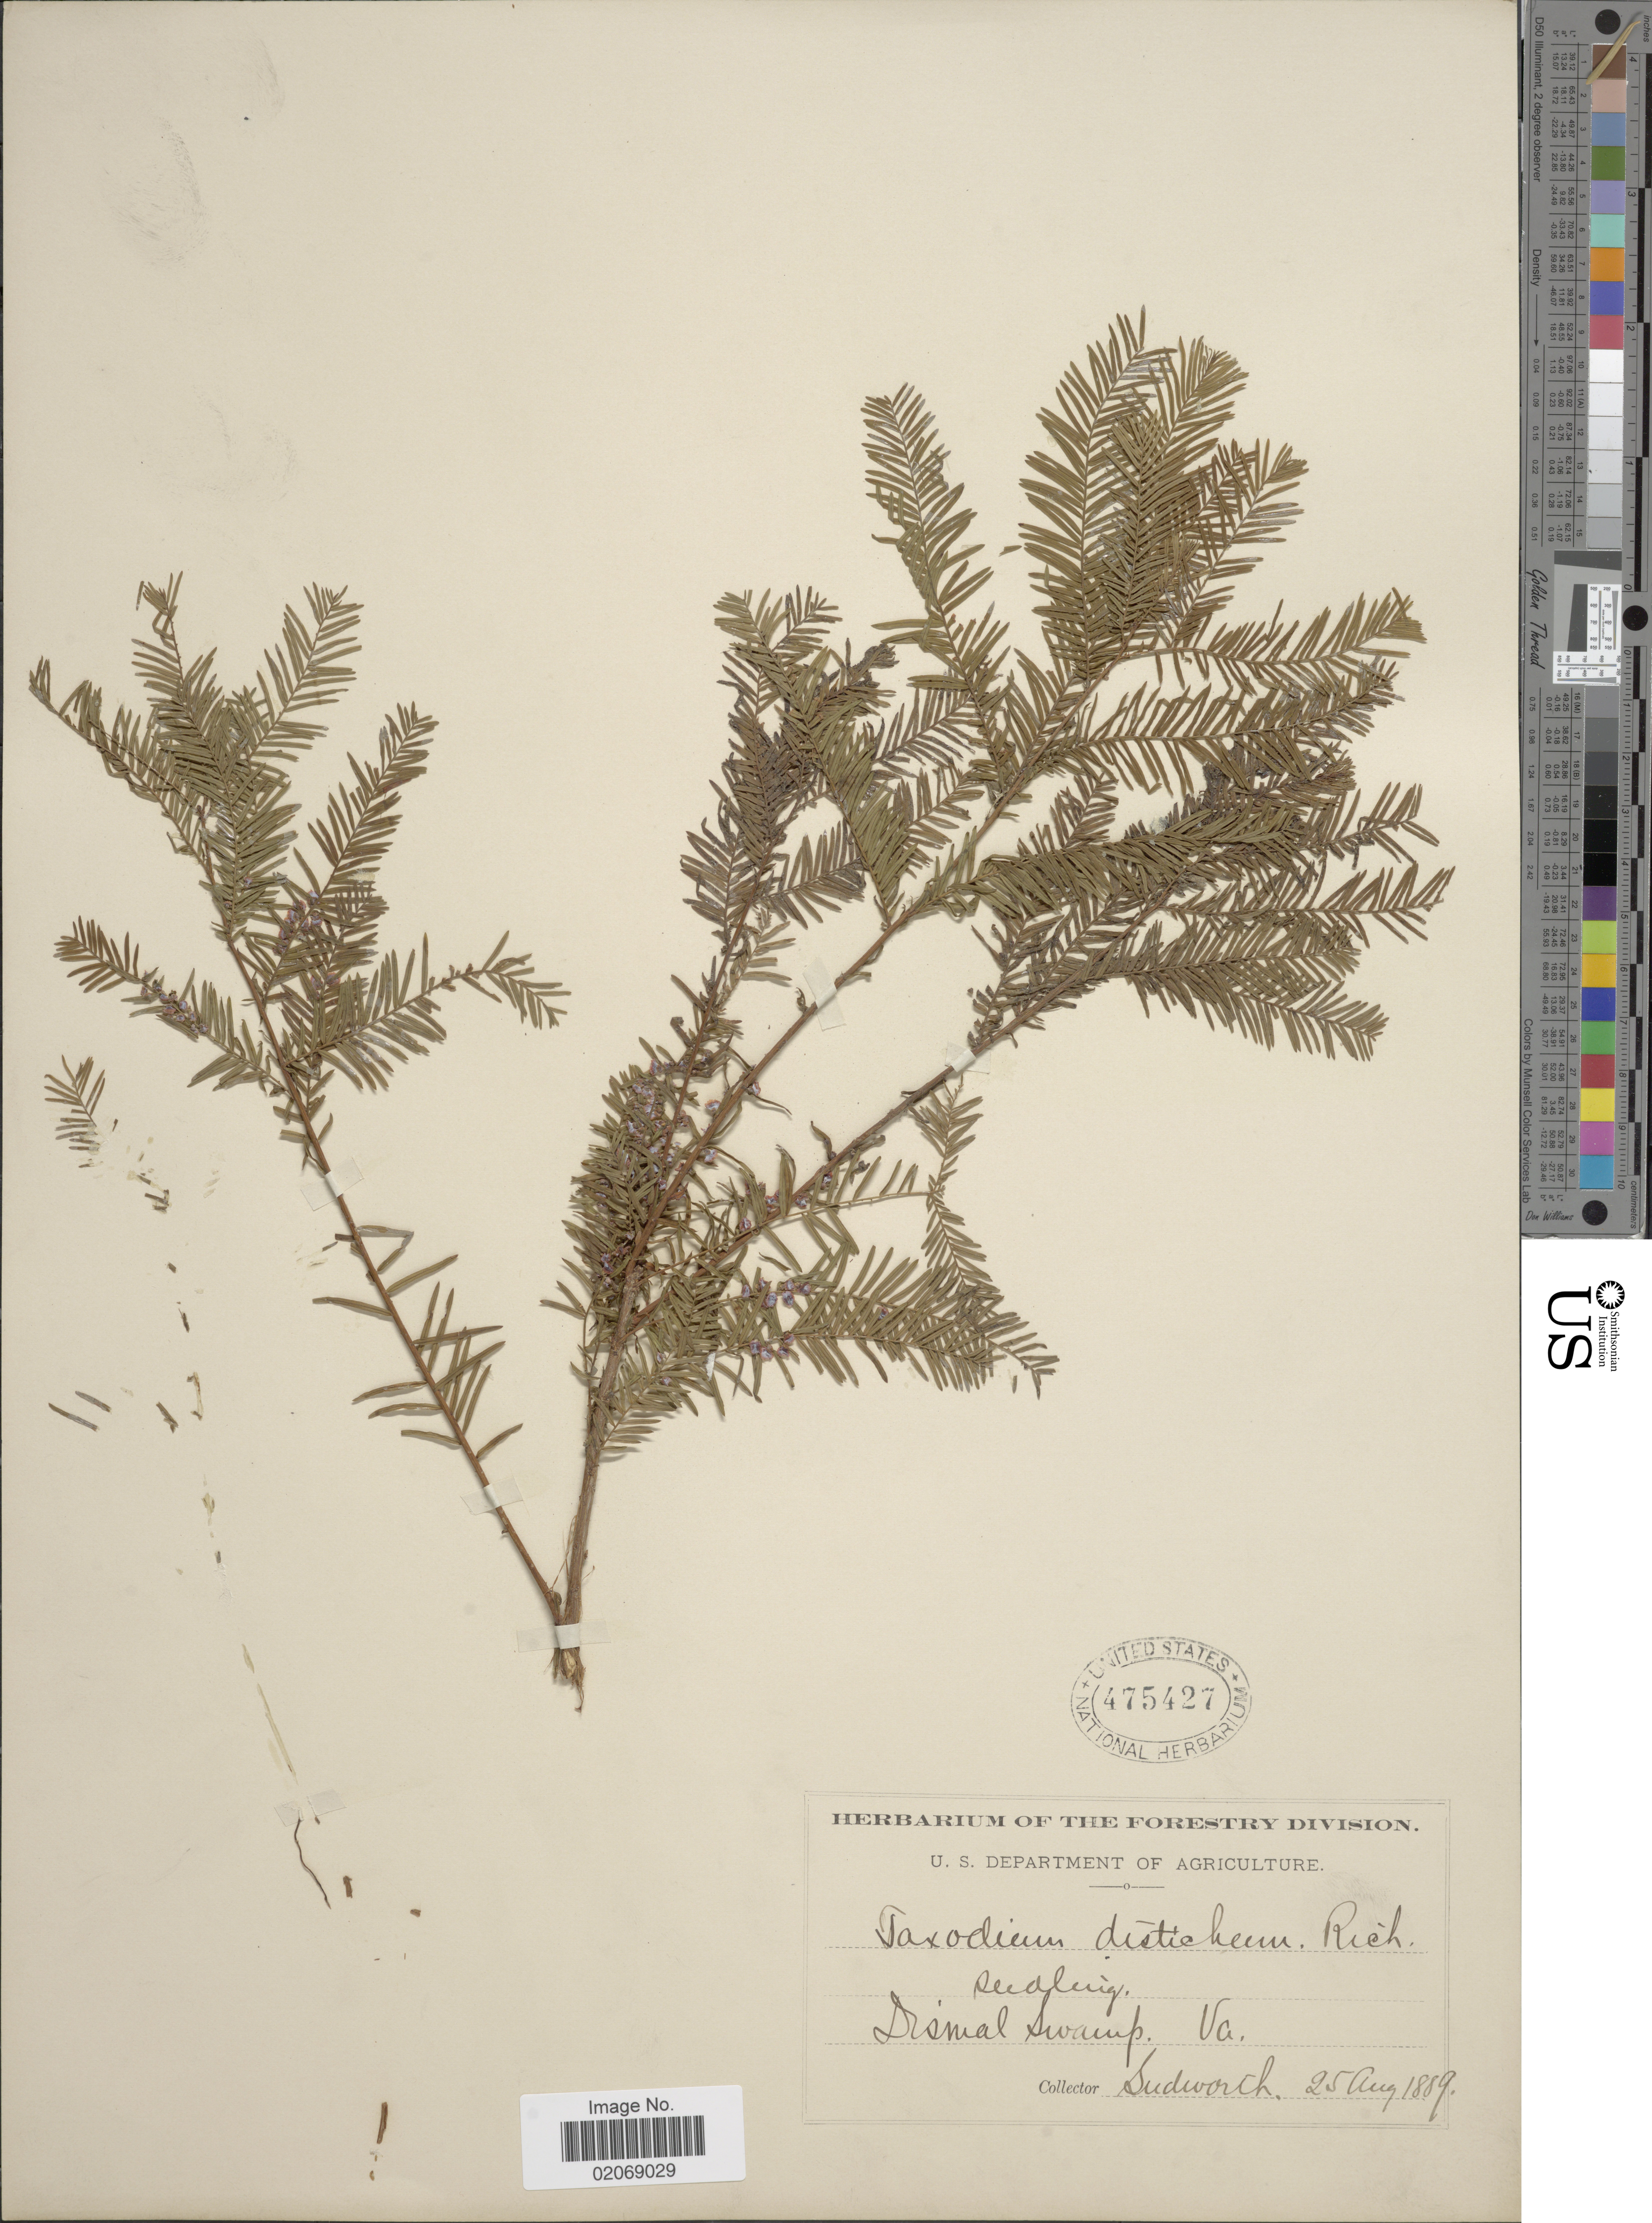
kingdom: Plantae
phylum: Tracheophyta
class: Pinopsida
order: Pinales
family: Cupressaceae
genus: Taxodium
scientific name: Taxodium distichum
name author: (L.) Rich.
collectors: Sudworth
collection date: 1889-08-25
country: United States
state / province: Virginia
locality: Dismal Swamp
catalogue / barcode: US 475427